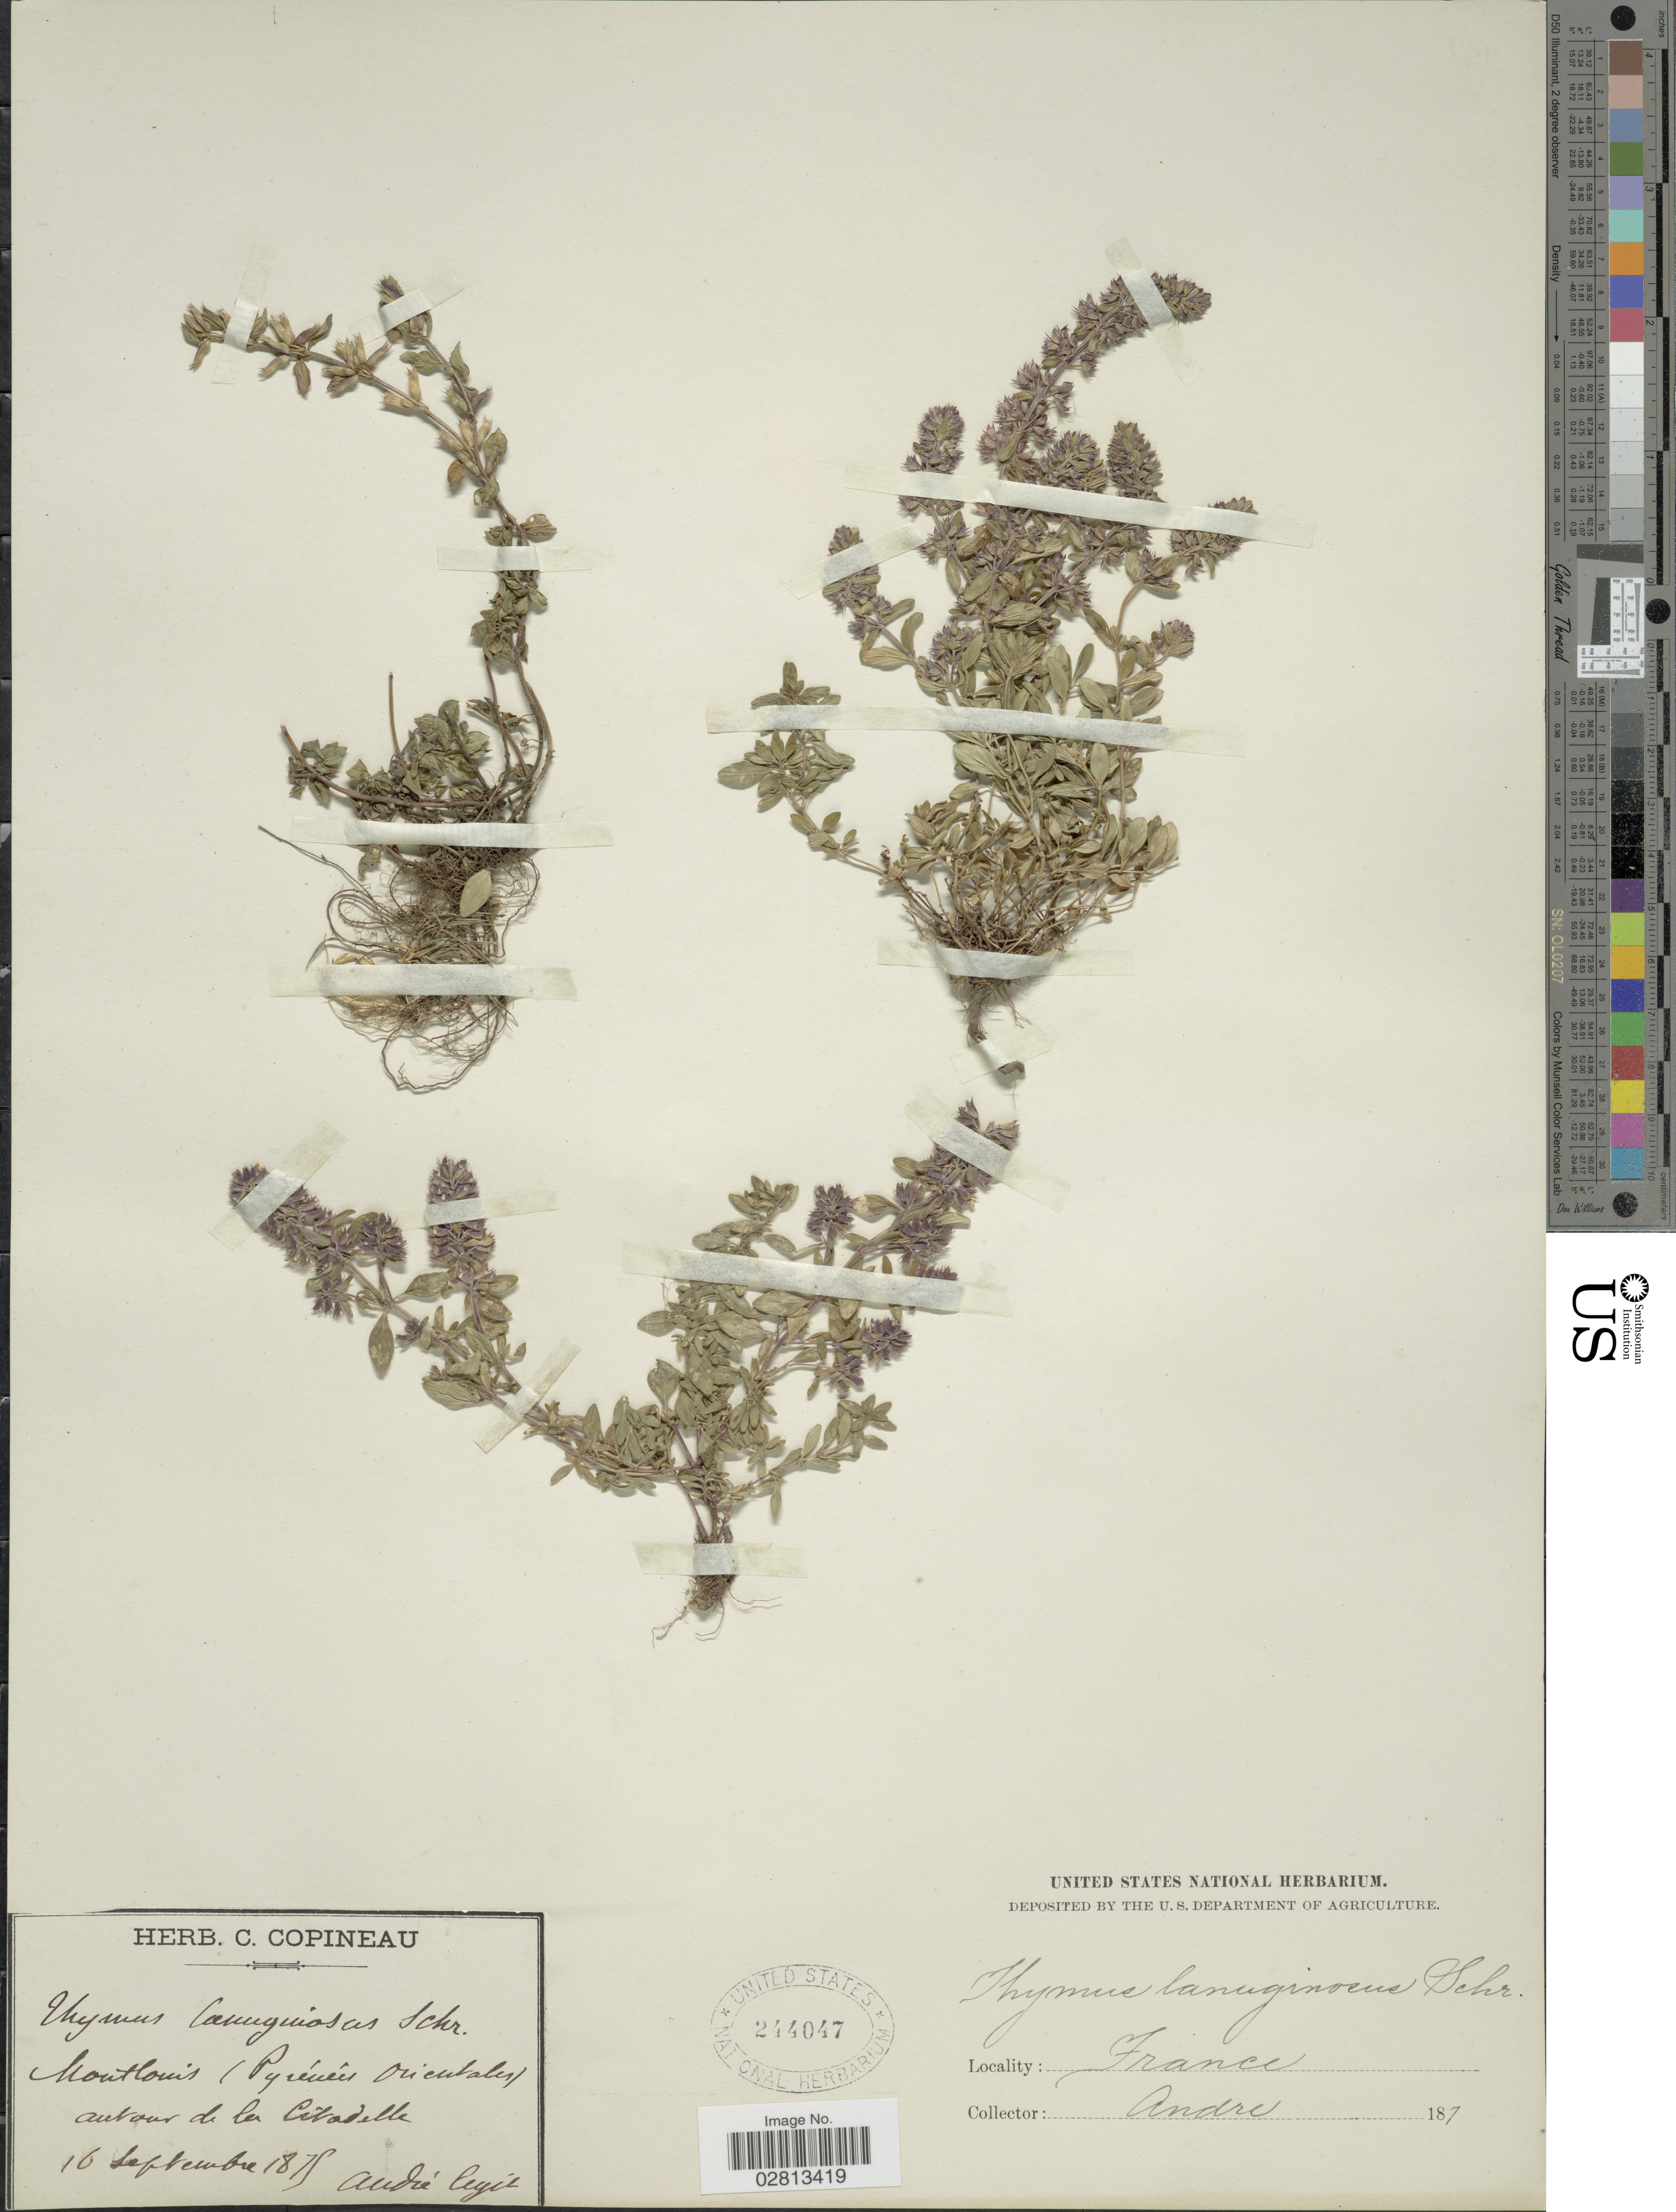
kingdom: Plantae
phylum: Tracheophyta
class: Magnoliopsida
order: Lamiales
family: Lamiaceae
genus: Thymus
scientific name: Thymus pulegioides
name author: L.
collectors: André, --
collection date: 1875-09-16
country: France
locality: Moutlouis. (Pyrénees Orientalis) autour de la Citadelle.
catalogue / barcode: US 244047